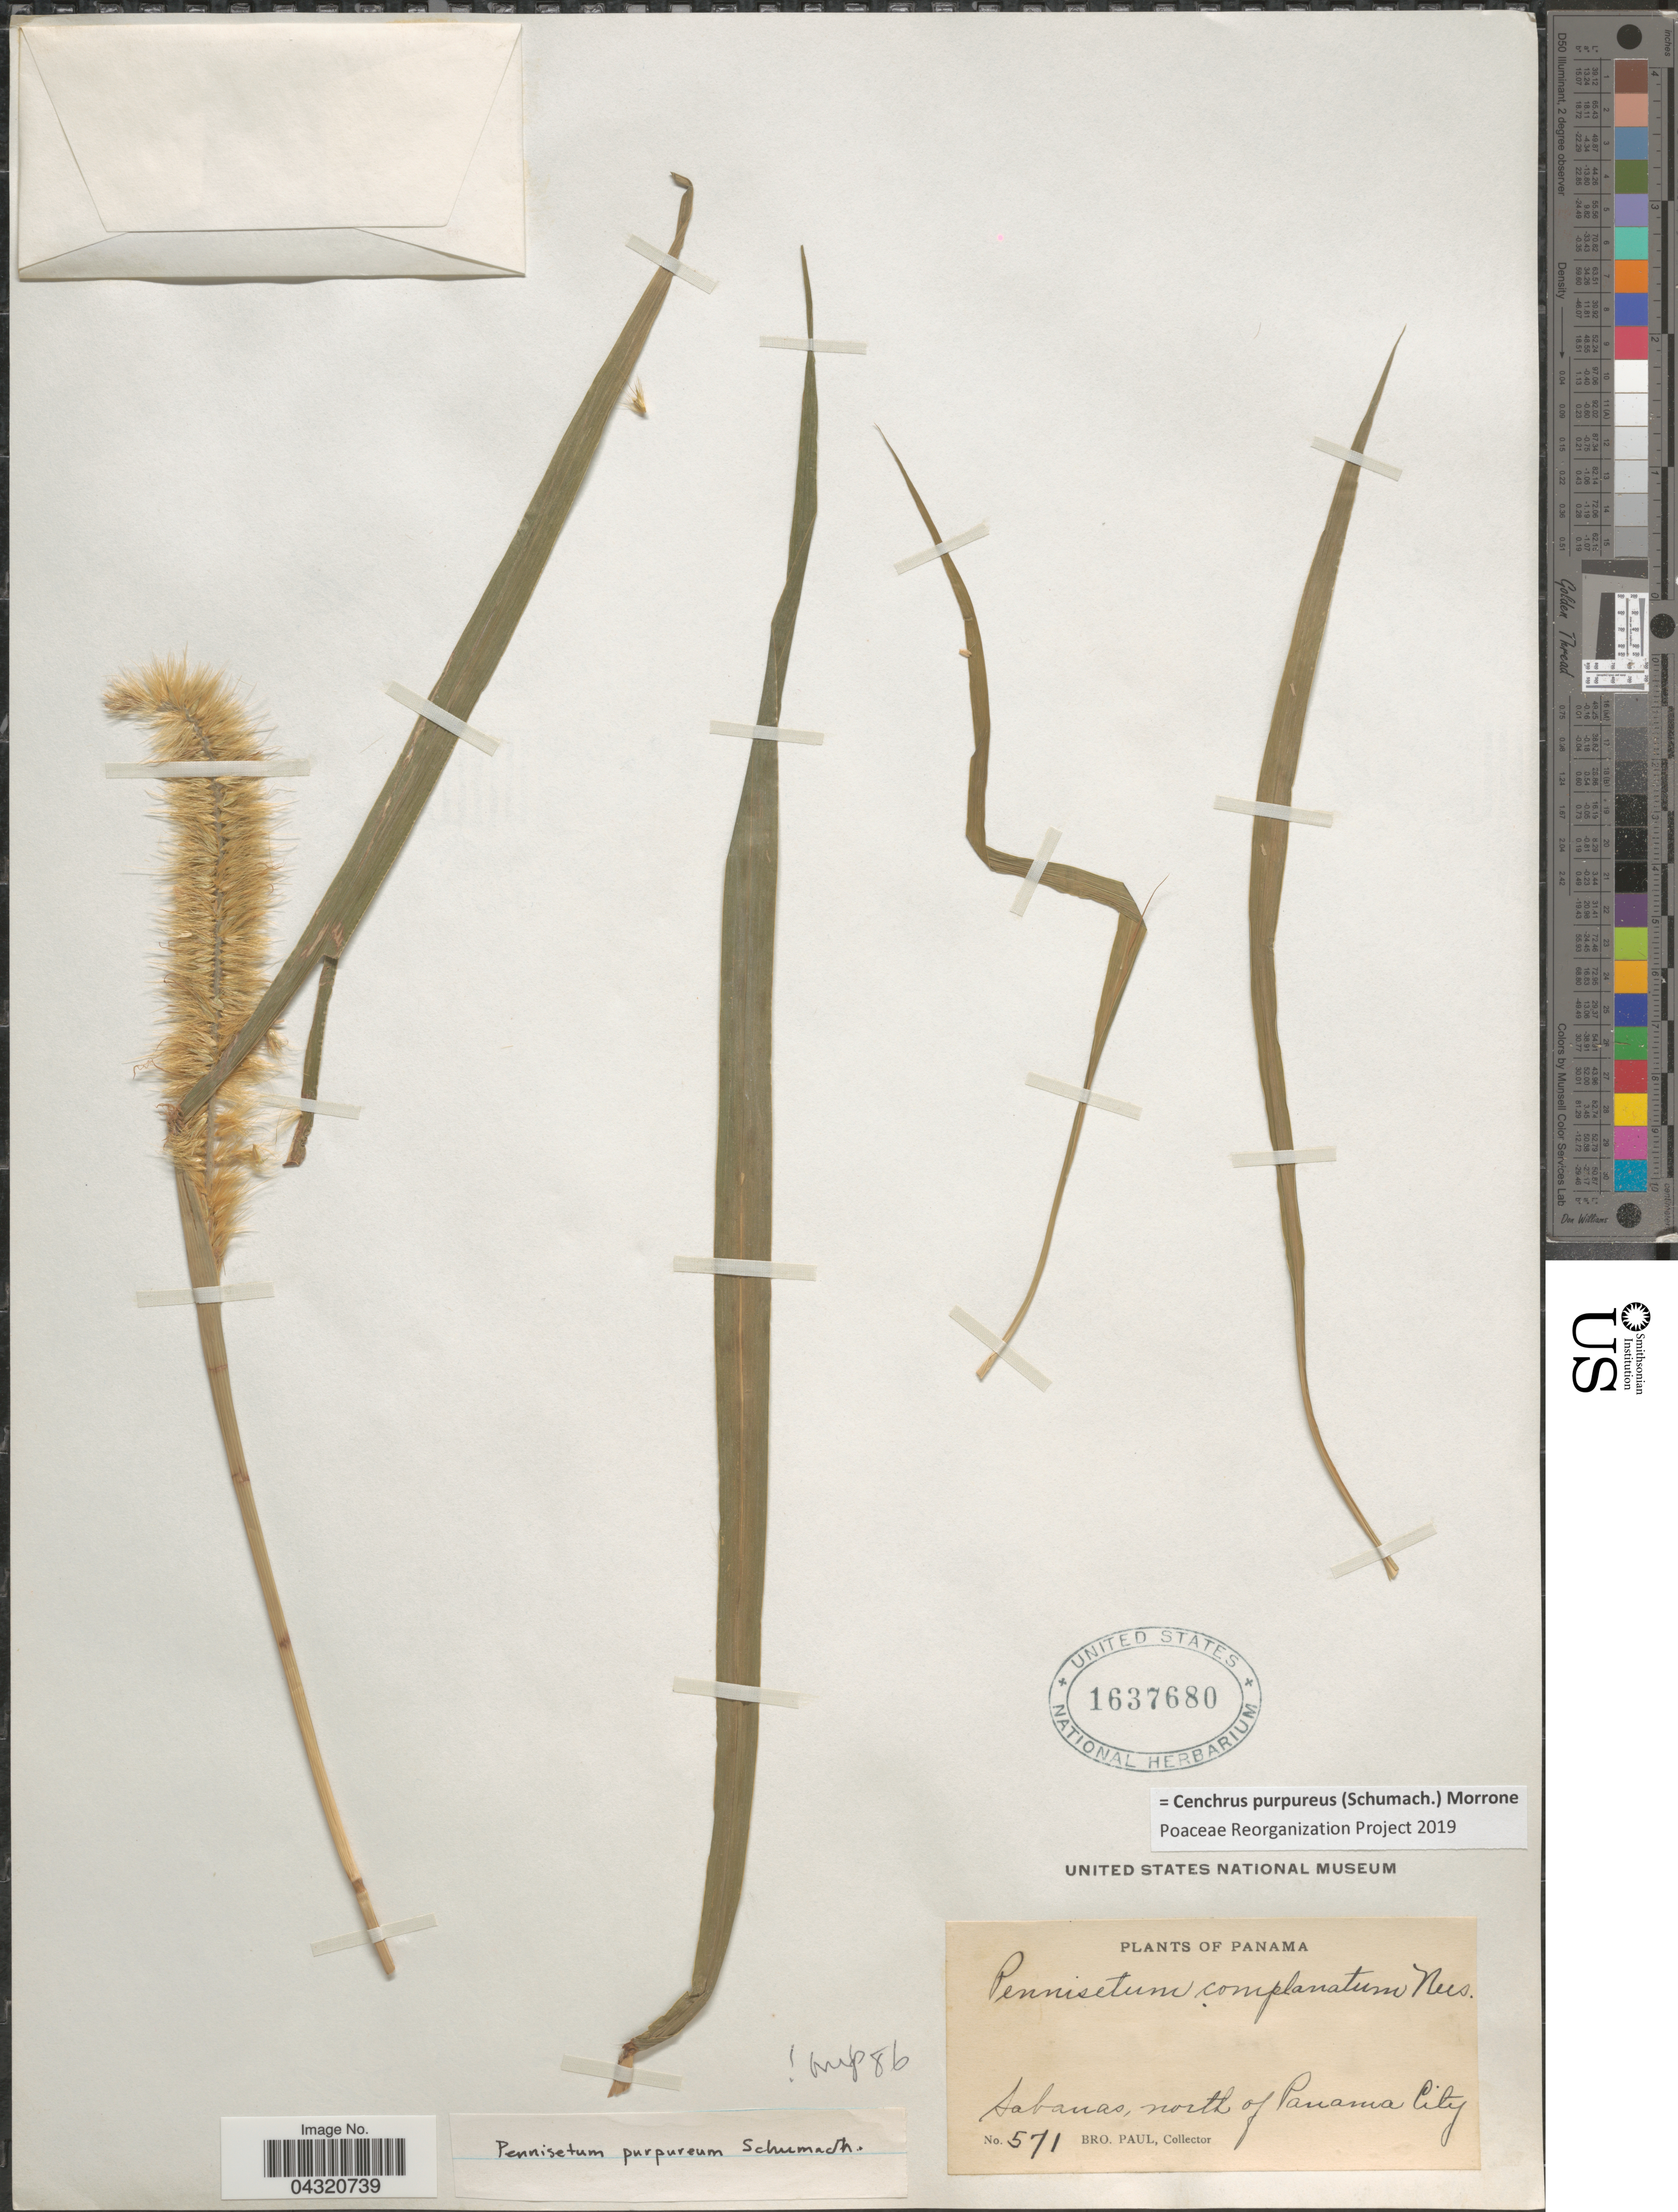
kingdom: Plantae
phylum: Tracheophyta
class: Liliopsida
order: Poales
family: Poaceae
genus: Cenchrus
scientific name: Cenchrus purpureus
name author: (Schumach.) Morrone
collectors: B. Paul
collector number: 571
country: Panama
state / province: Panamá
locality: Sabanas, north of Panama City.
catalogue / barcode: US 1637680